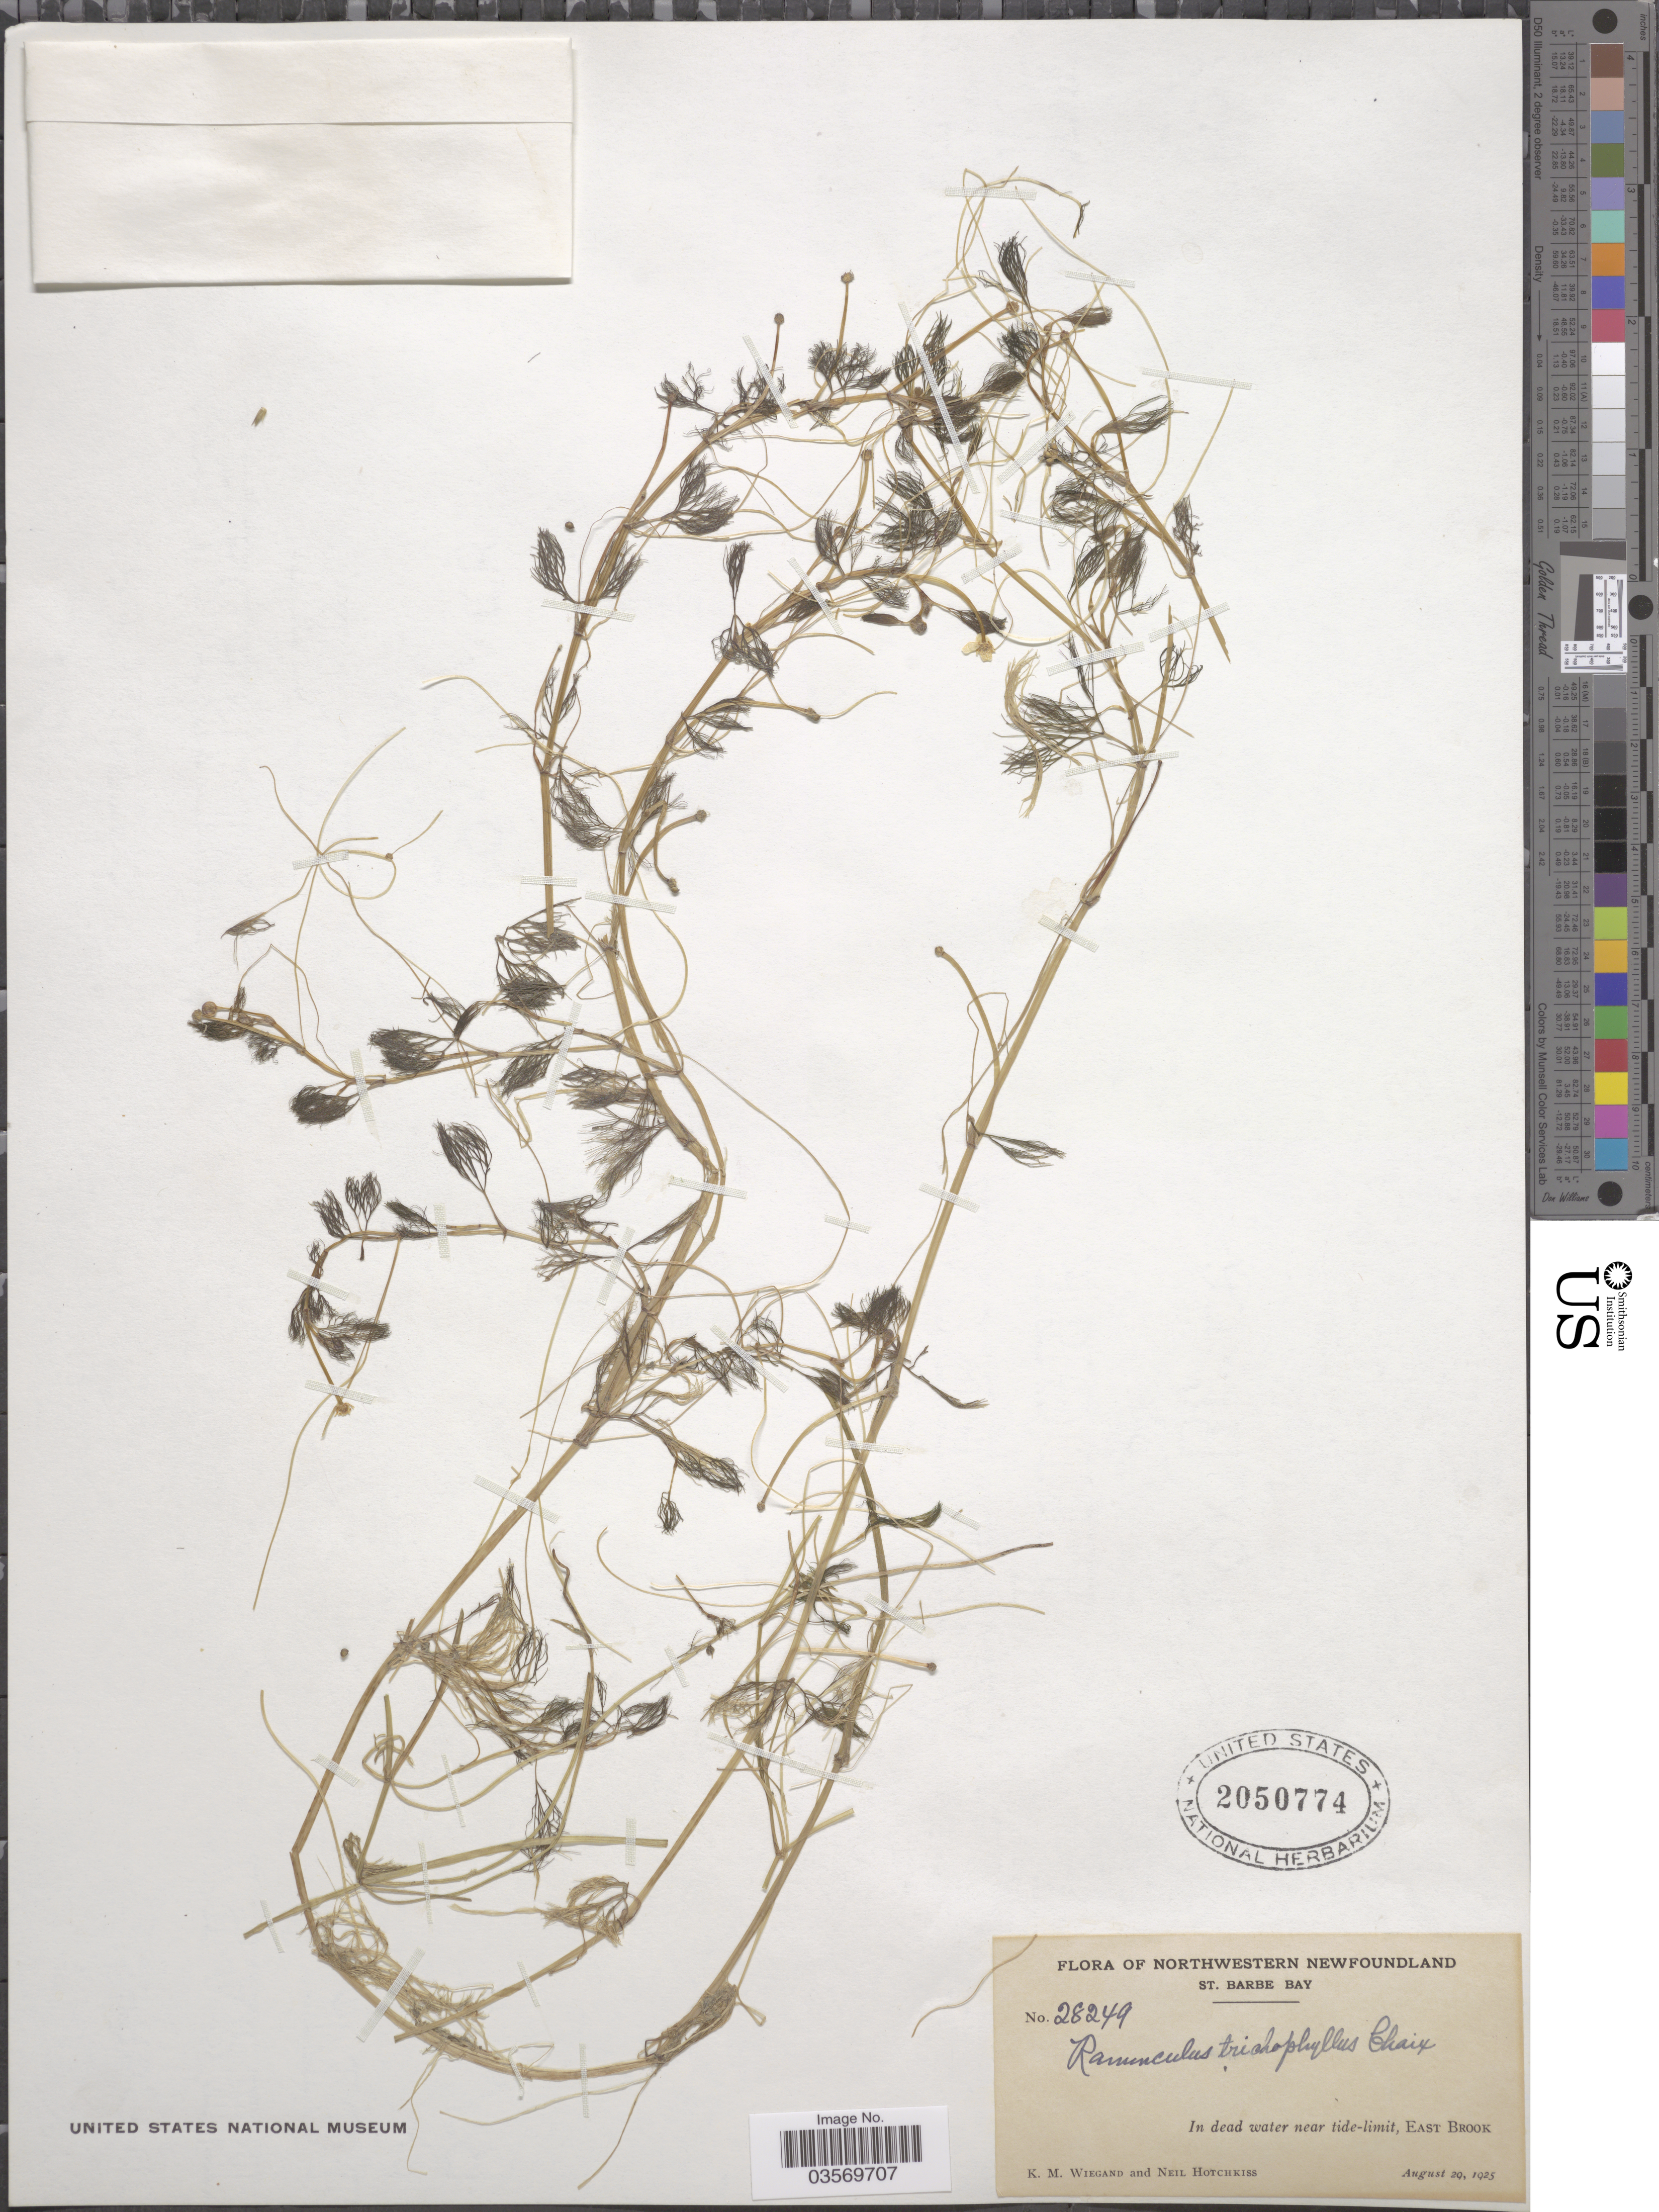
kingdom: Plantae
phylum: Tracheophyta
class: Magnoliopsida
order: Ranunculales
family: Ranunculaceae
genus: Ranunculus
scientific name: Ranunculus trichophyllus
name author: Chaix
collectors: K. M. Wiegand & N. Hotchkiss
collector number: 28249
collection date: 1925-08-29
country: Canada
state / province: Newfoundland and Labrador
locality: Northwestern Newfoundland. St. Barbe Bay. In dead water near tide-limit, East Brook.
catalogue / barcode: US 2050774